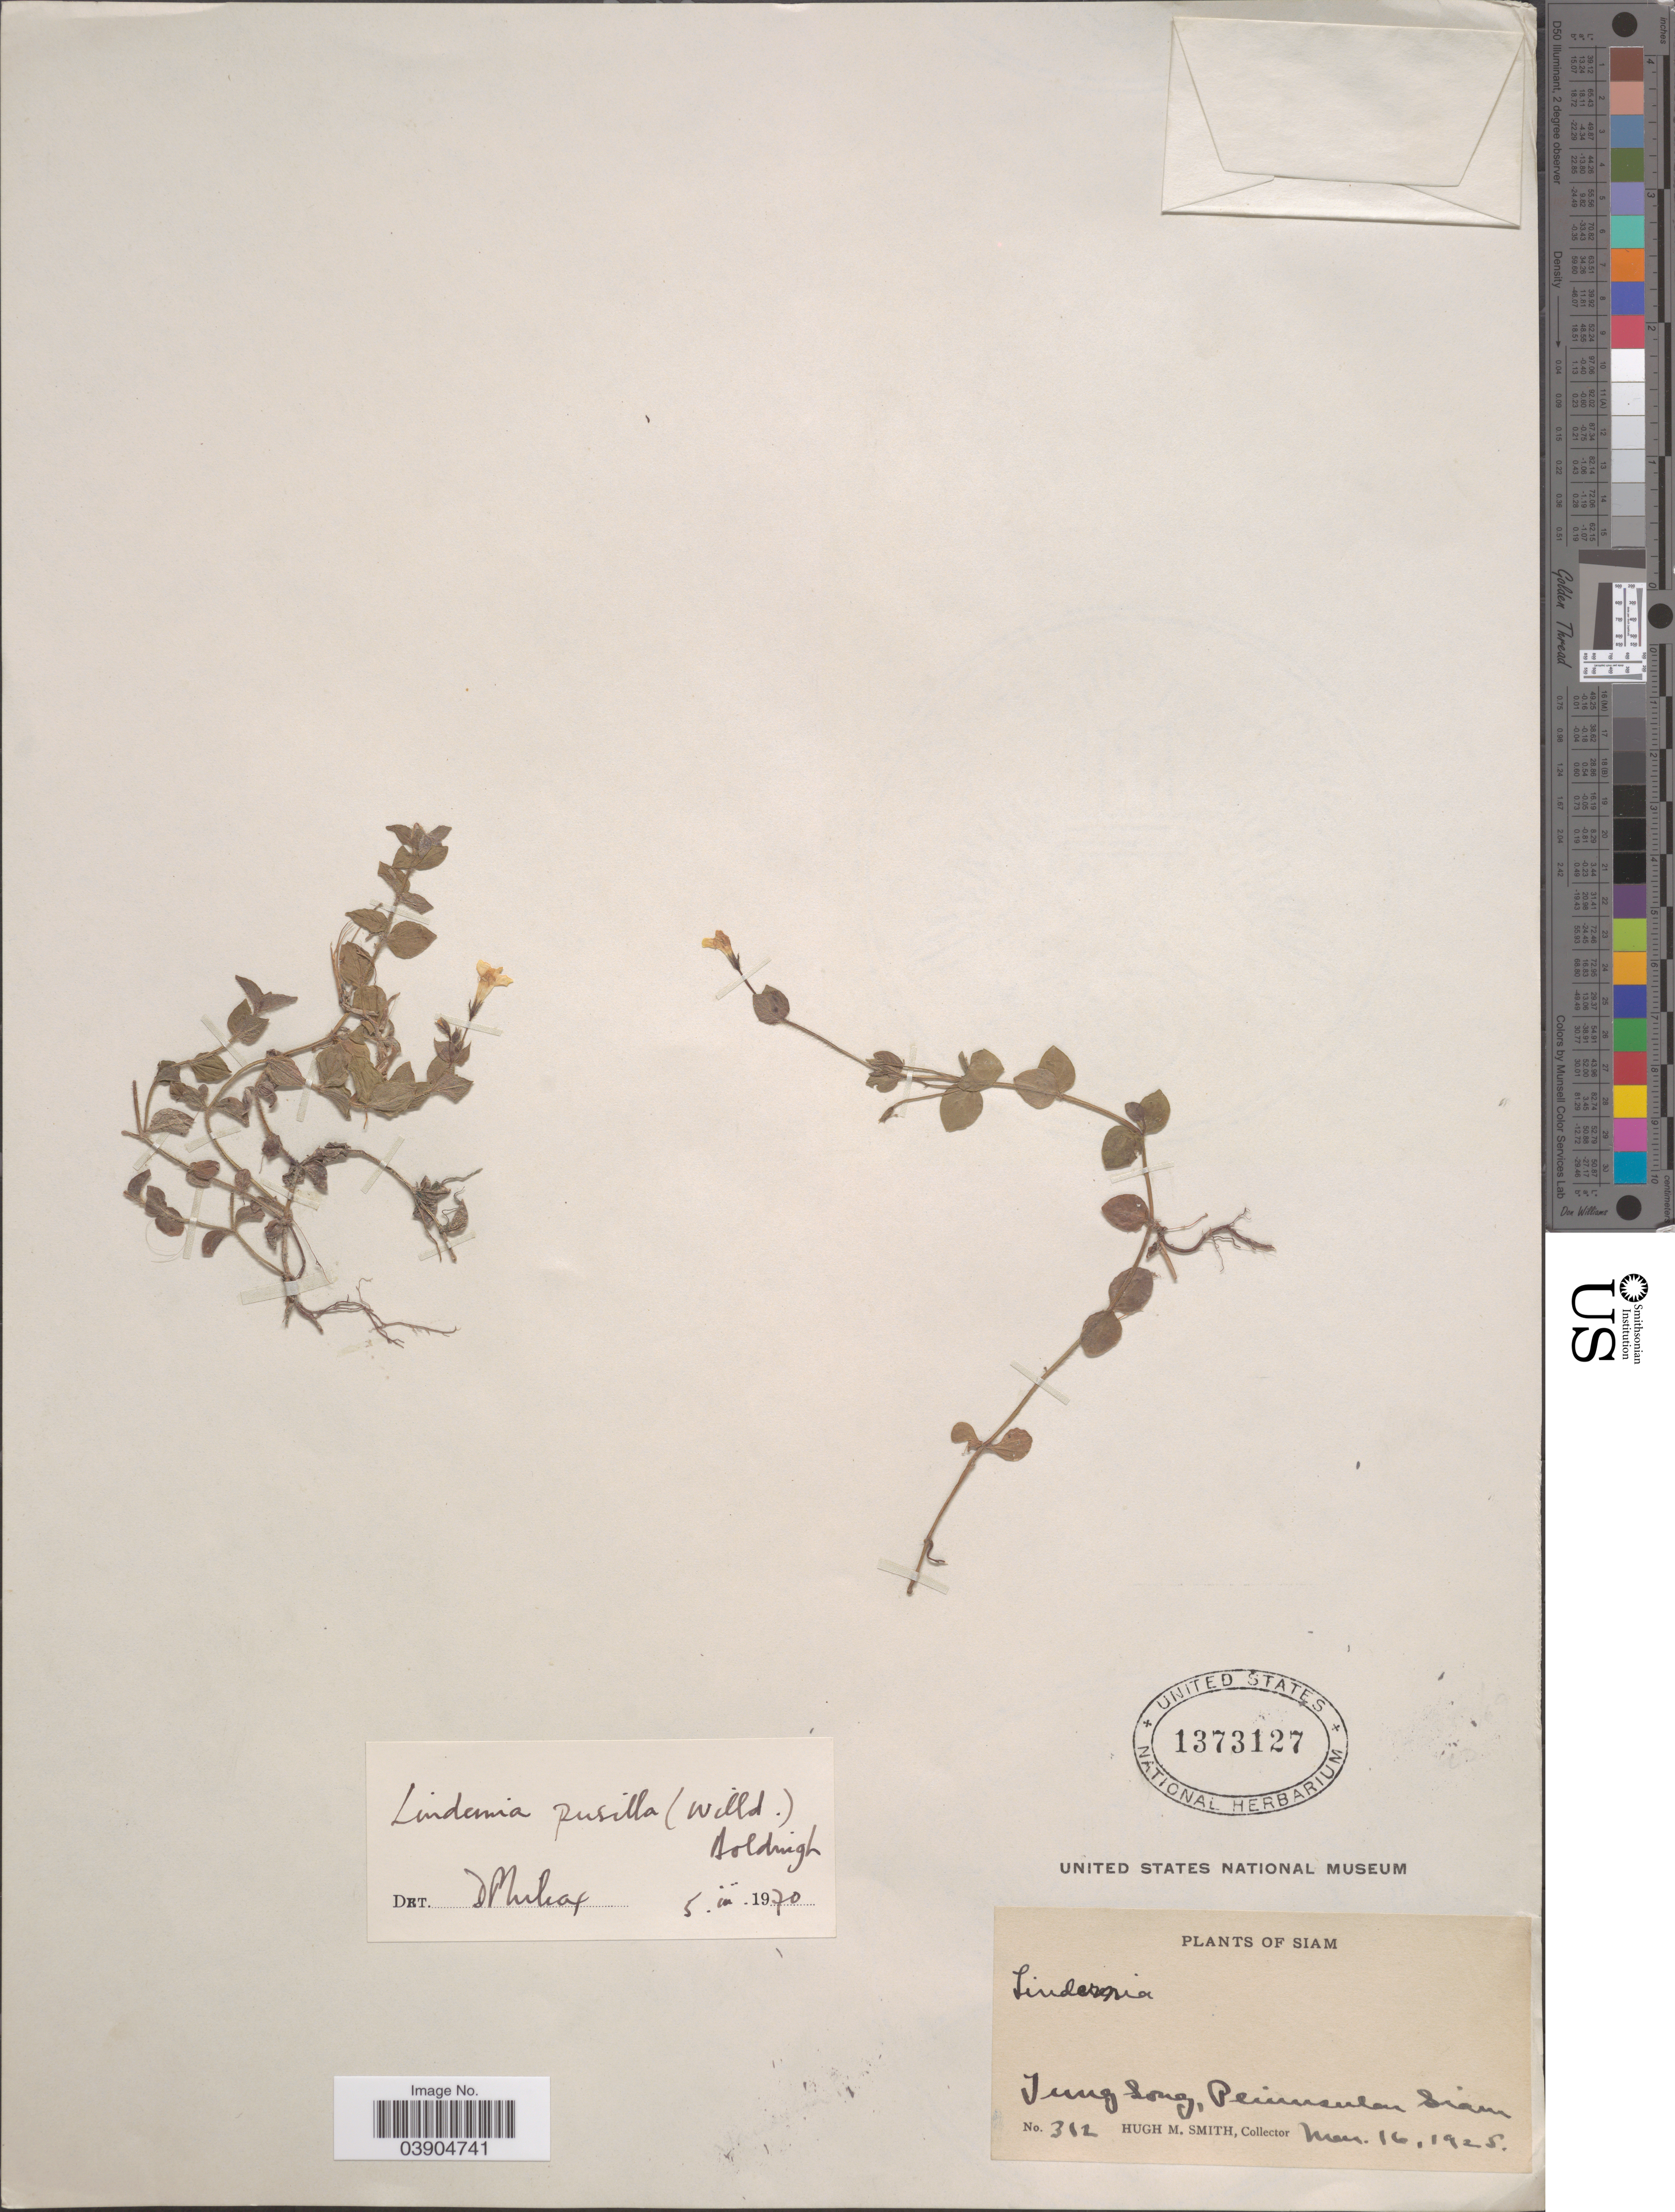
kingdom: Plantae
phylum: Tracheophyta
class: Magnoliopsida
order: Lamiales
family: Linderniaceae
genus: Lindernia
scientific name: Lindernia pusilla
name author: (Willd.) Bold.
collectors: H. M. Smith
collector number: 312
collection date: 1925-03-16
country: Thailand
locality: Siam. Tung Song, Peninsula Siam.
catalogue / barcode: US 1373127